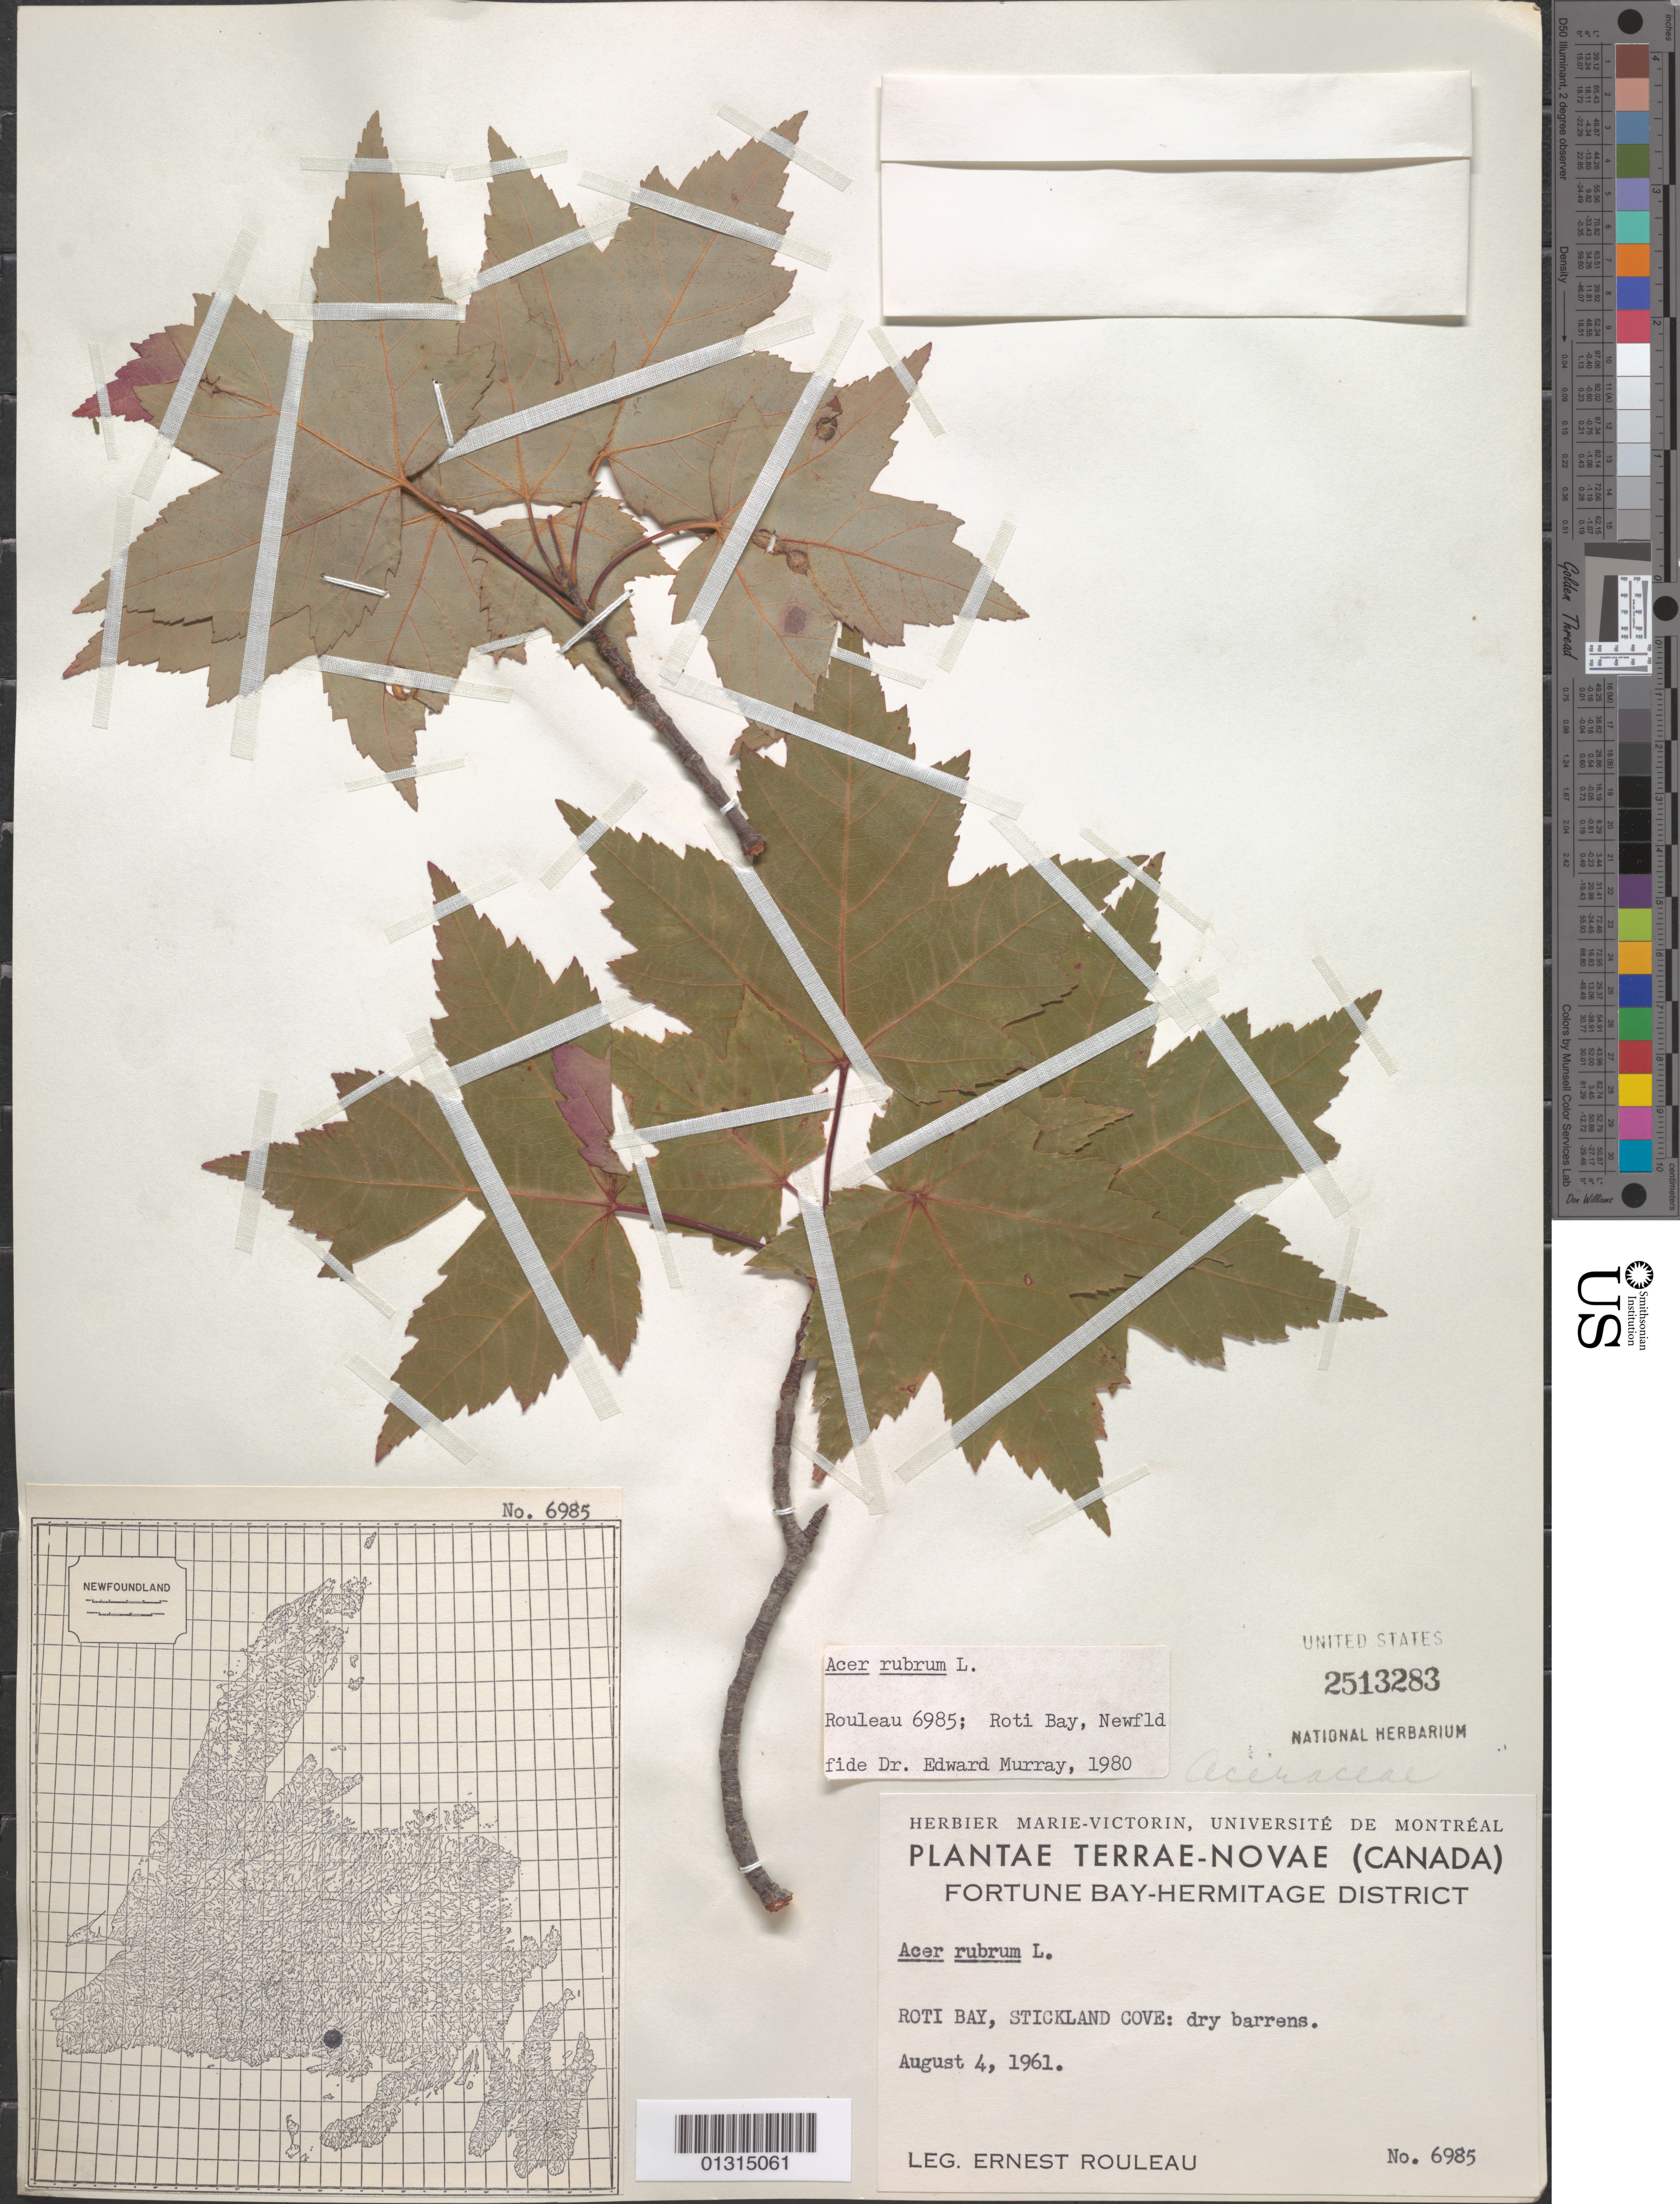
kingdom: Plantae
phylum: Tracheophyta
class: Magnoliopsida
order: Sapindales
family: Sapindaceae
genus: Acer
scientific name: Acer rubrum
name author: L.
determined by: Murray, Edward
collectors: E. Rouleau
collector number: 6985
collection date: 1961-08-04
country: Canada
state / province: Newfoundland and Labrador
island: Newfoundland Island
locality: Fortune Bay-Hermitage District, Roti Bay, Strickland Cove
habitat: Dry barrens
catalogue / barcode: US 2513283